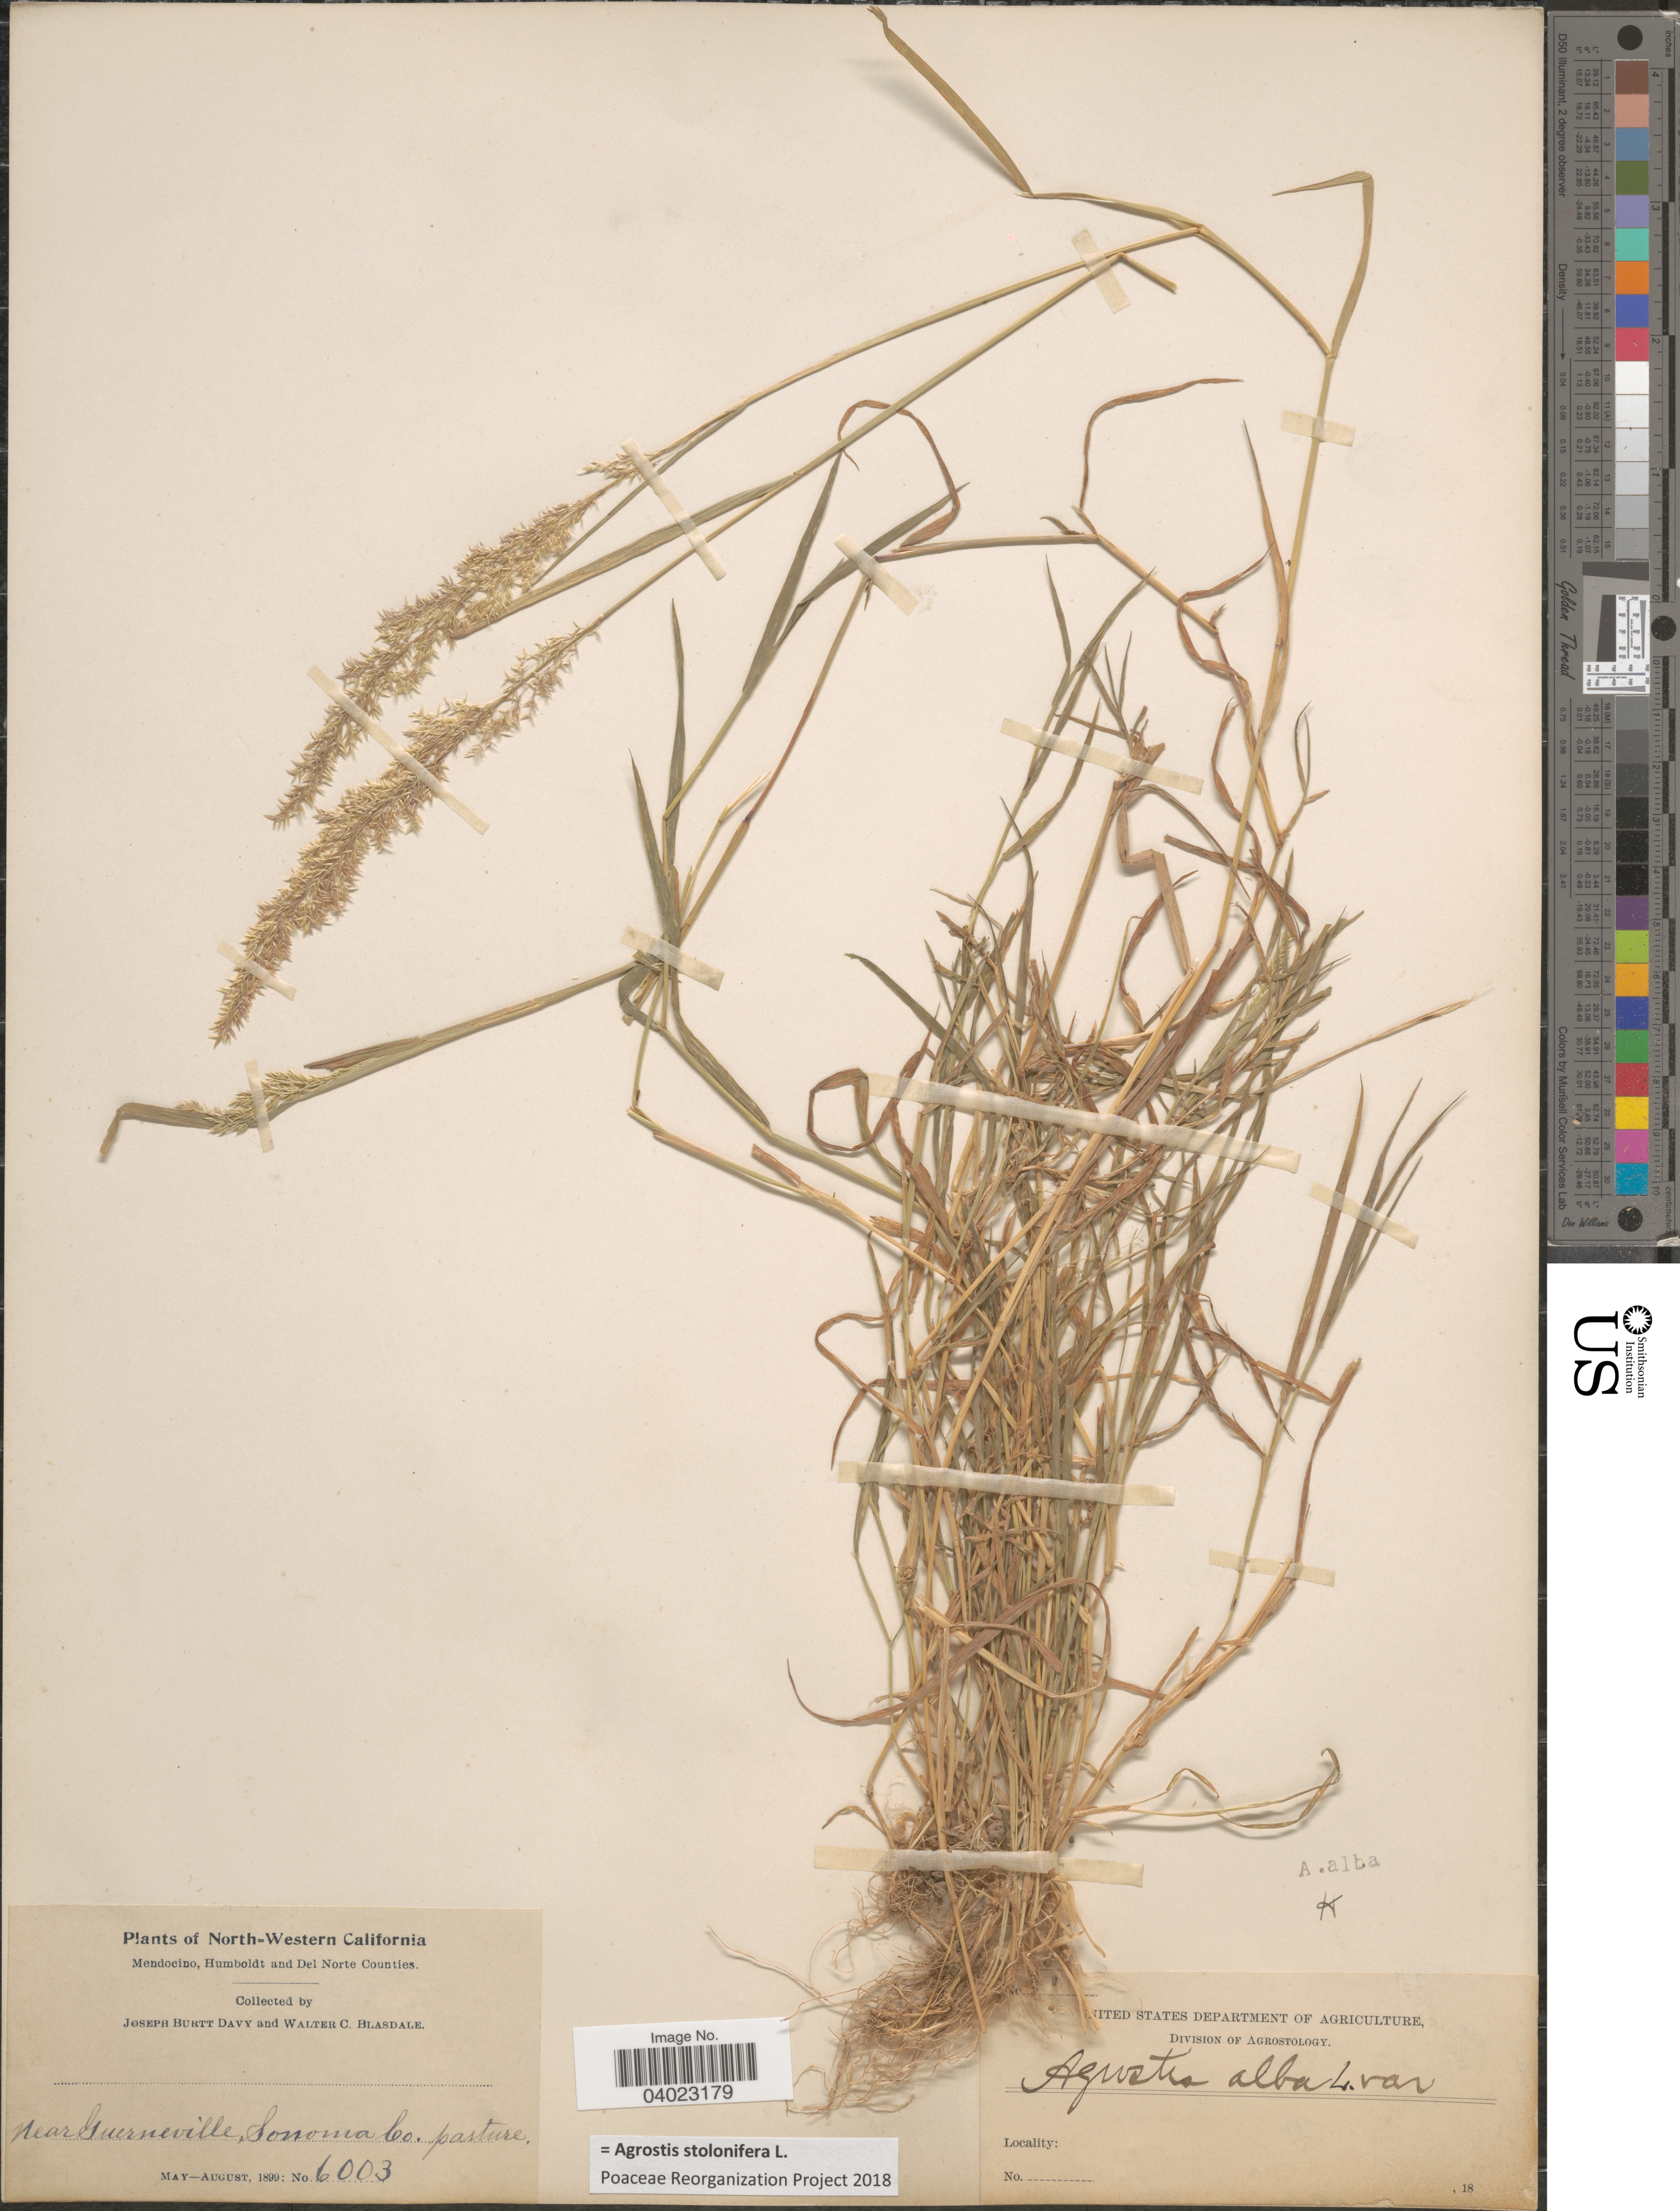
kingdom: Plantae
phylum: Tracheophyta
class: Liliopsida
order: Poales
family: Poaceae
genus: Agrostis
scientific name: Agrostis stolonifera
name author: L.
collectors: J. Burtt Davy & W. Blasdale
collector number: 6003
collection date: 1899-05/1899-08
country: United States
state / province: California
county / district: Sonoma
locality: North-Western California. Near Guerneville, Sonoma Co. pasture.